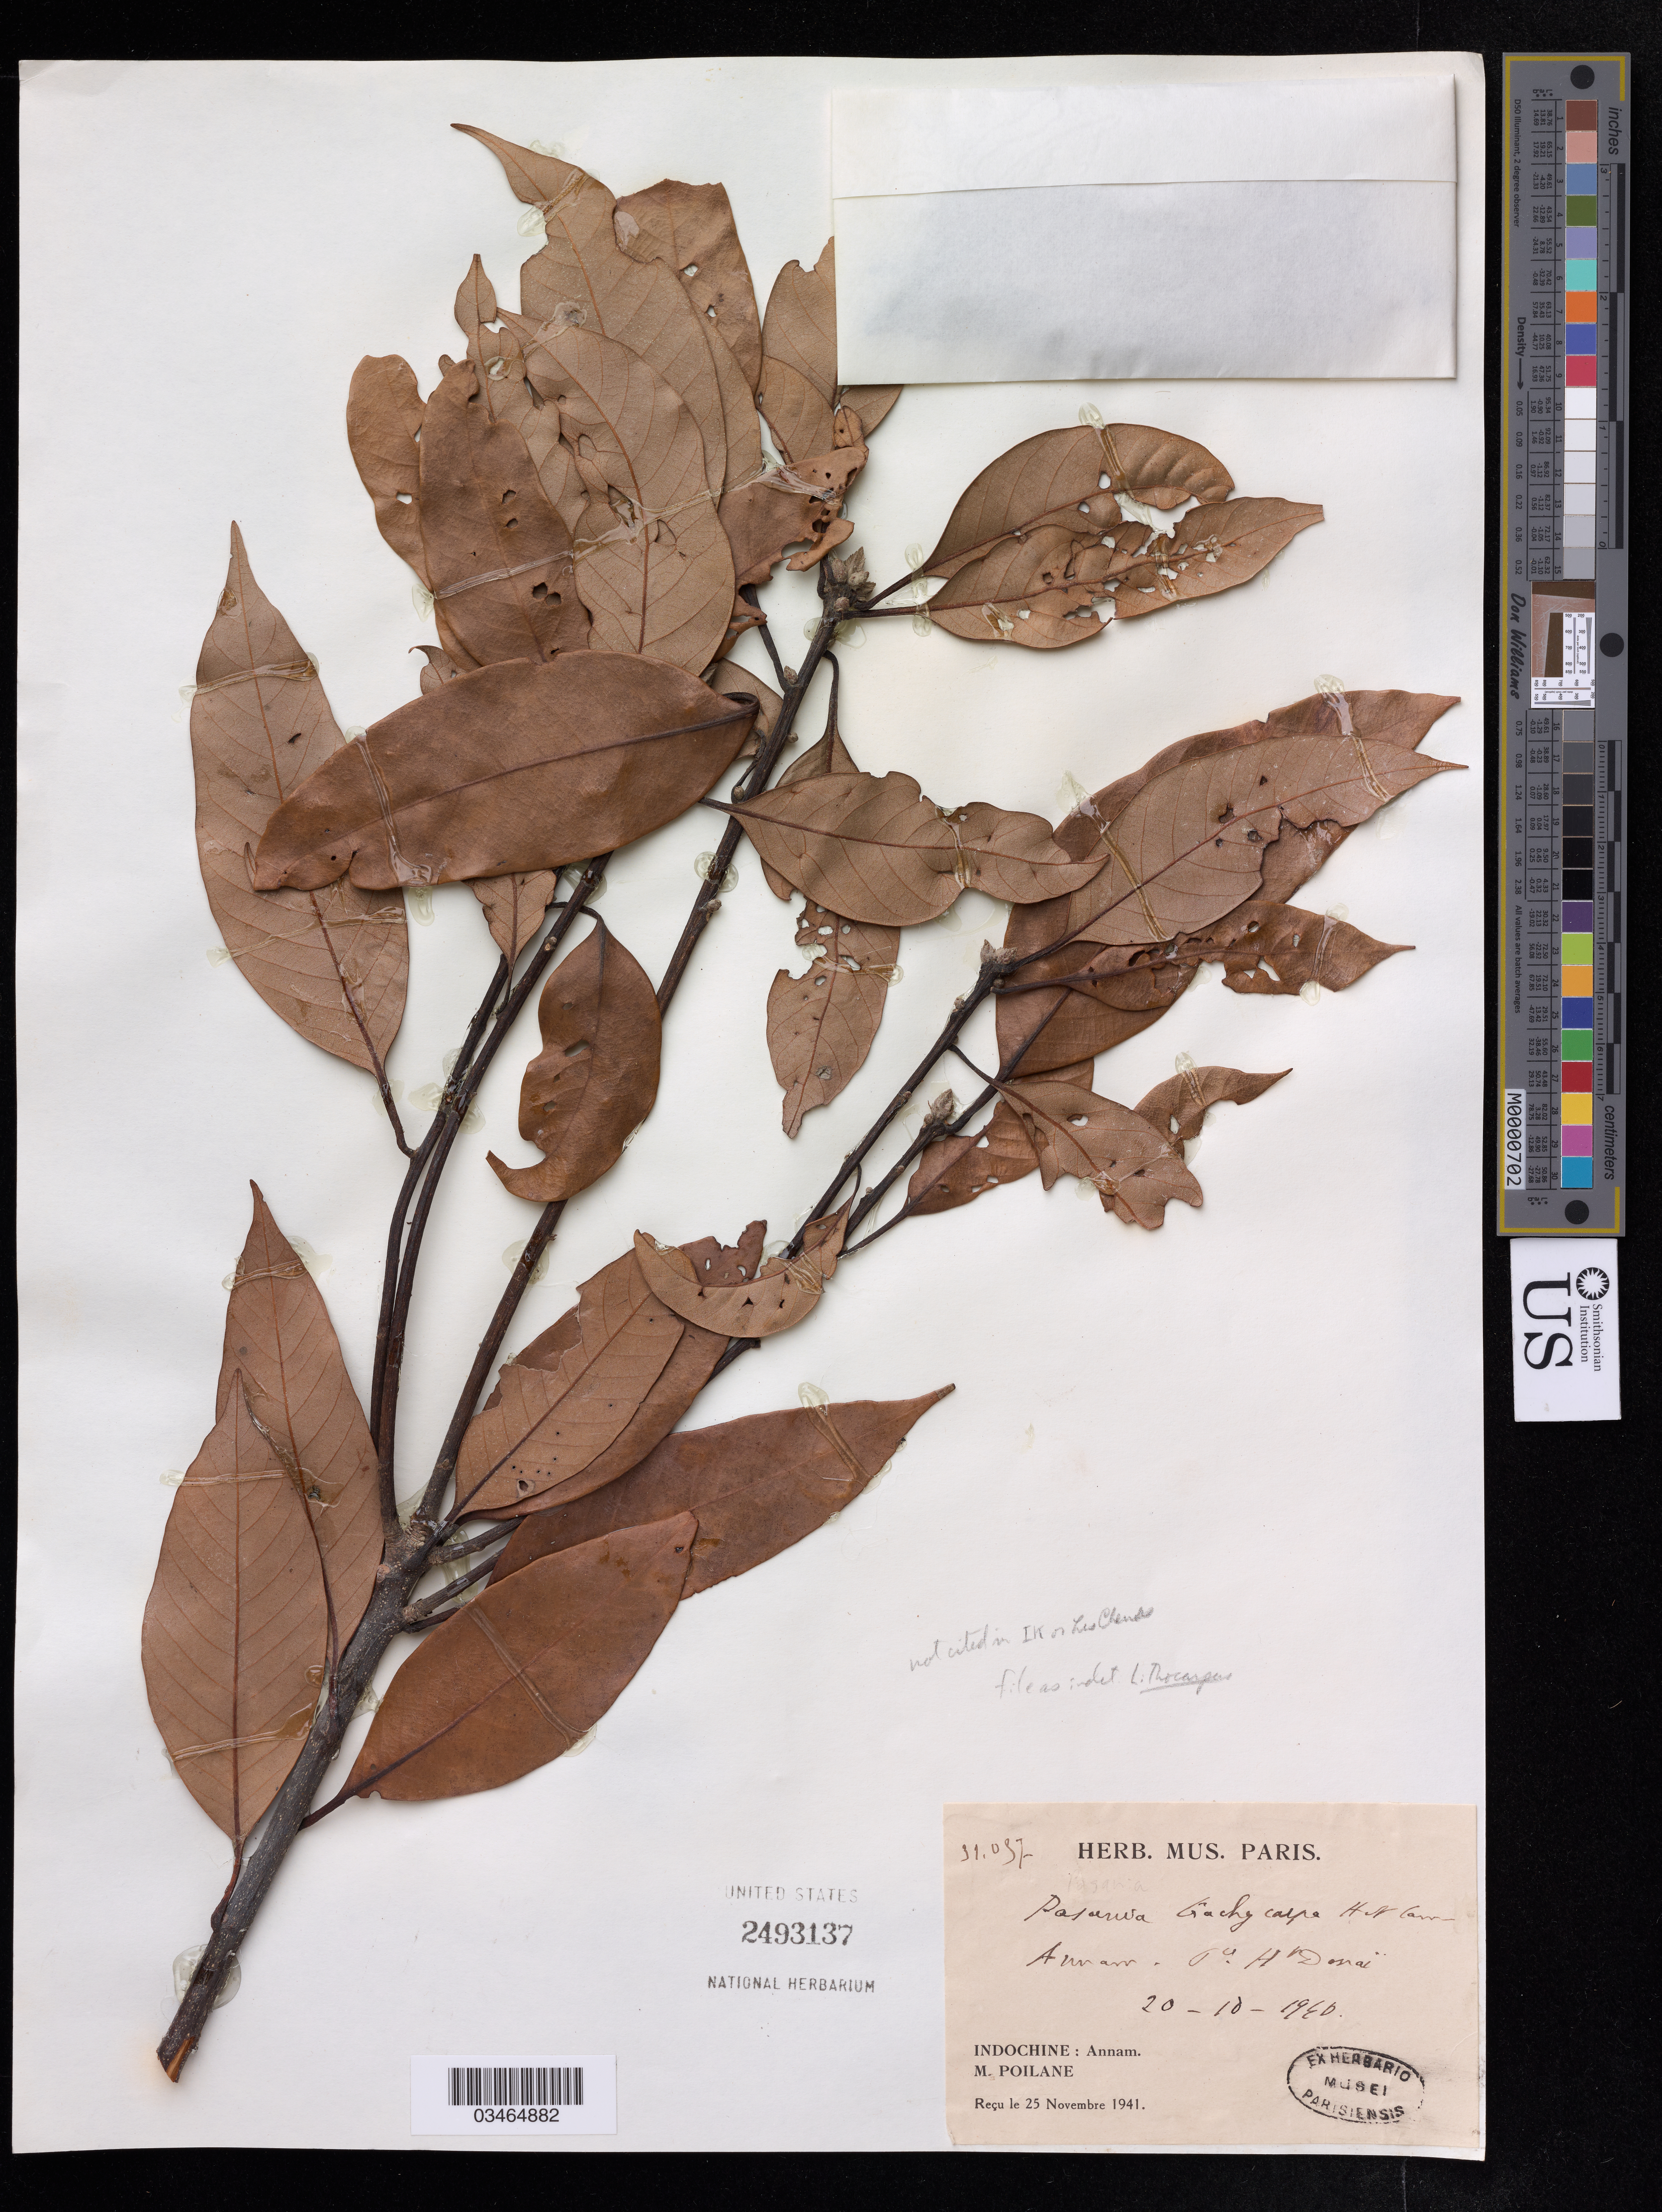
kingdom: Plantae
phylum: Tracheophyta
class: Magnoliopsida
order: Fagales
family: Fagaceae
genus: Lithocarpus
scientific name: Lithocarpus trachycarpus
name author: (Hickel & A. Camus) A. Camus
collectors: M. Poilane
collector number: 31097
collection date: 1940-10-20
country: Indonesia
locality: Annam Po. Ht Donai. Indochine: Annam.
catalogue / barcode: US 2493137